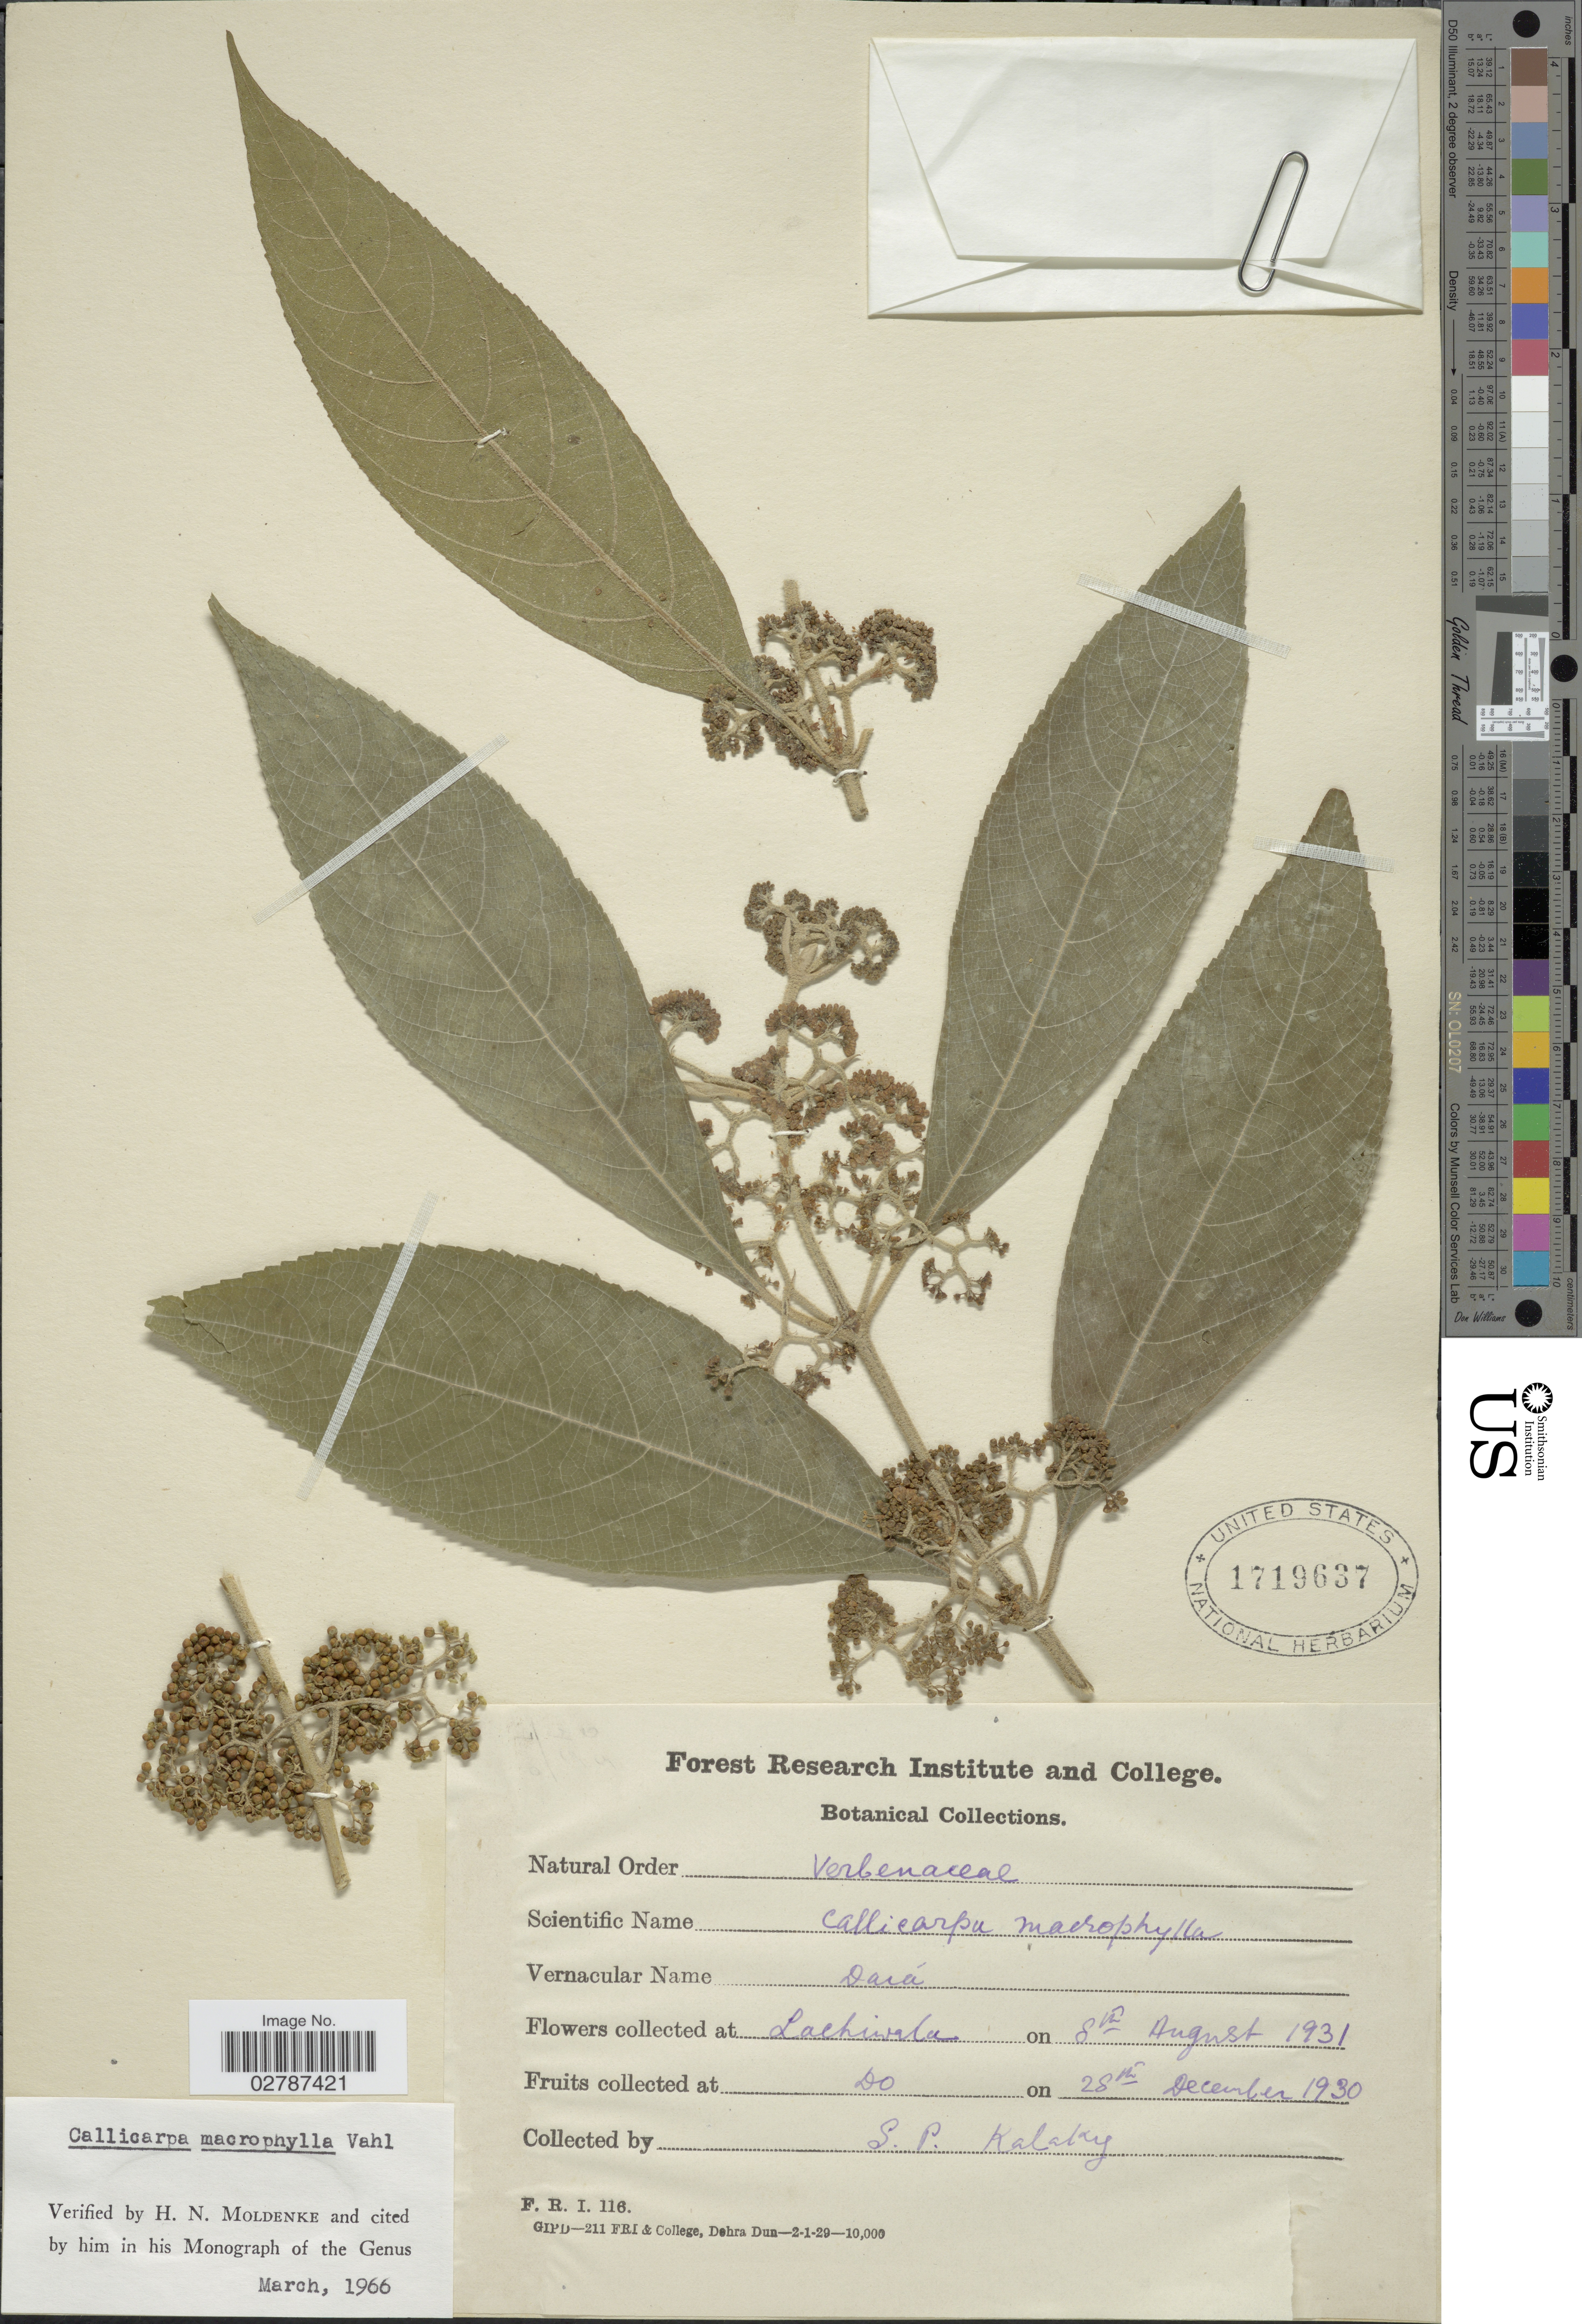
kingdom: Plantae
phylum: Tracheophyta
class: Magnoliopsida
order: Lamiales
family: Lamiaceae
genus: Callicarpa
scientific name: Callicarpa macrophylla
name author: Vahl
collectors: S. Kalaky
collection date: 1930-12-25/1931-08-08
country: India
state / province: Uttarakhand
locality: Lachiwala. Do.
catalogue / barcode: US 1719637